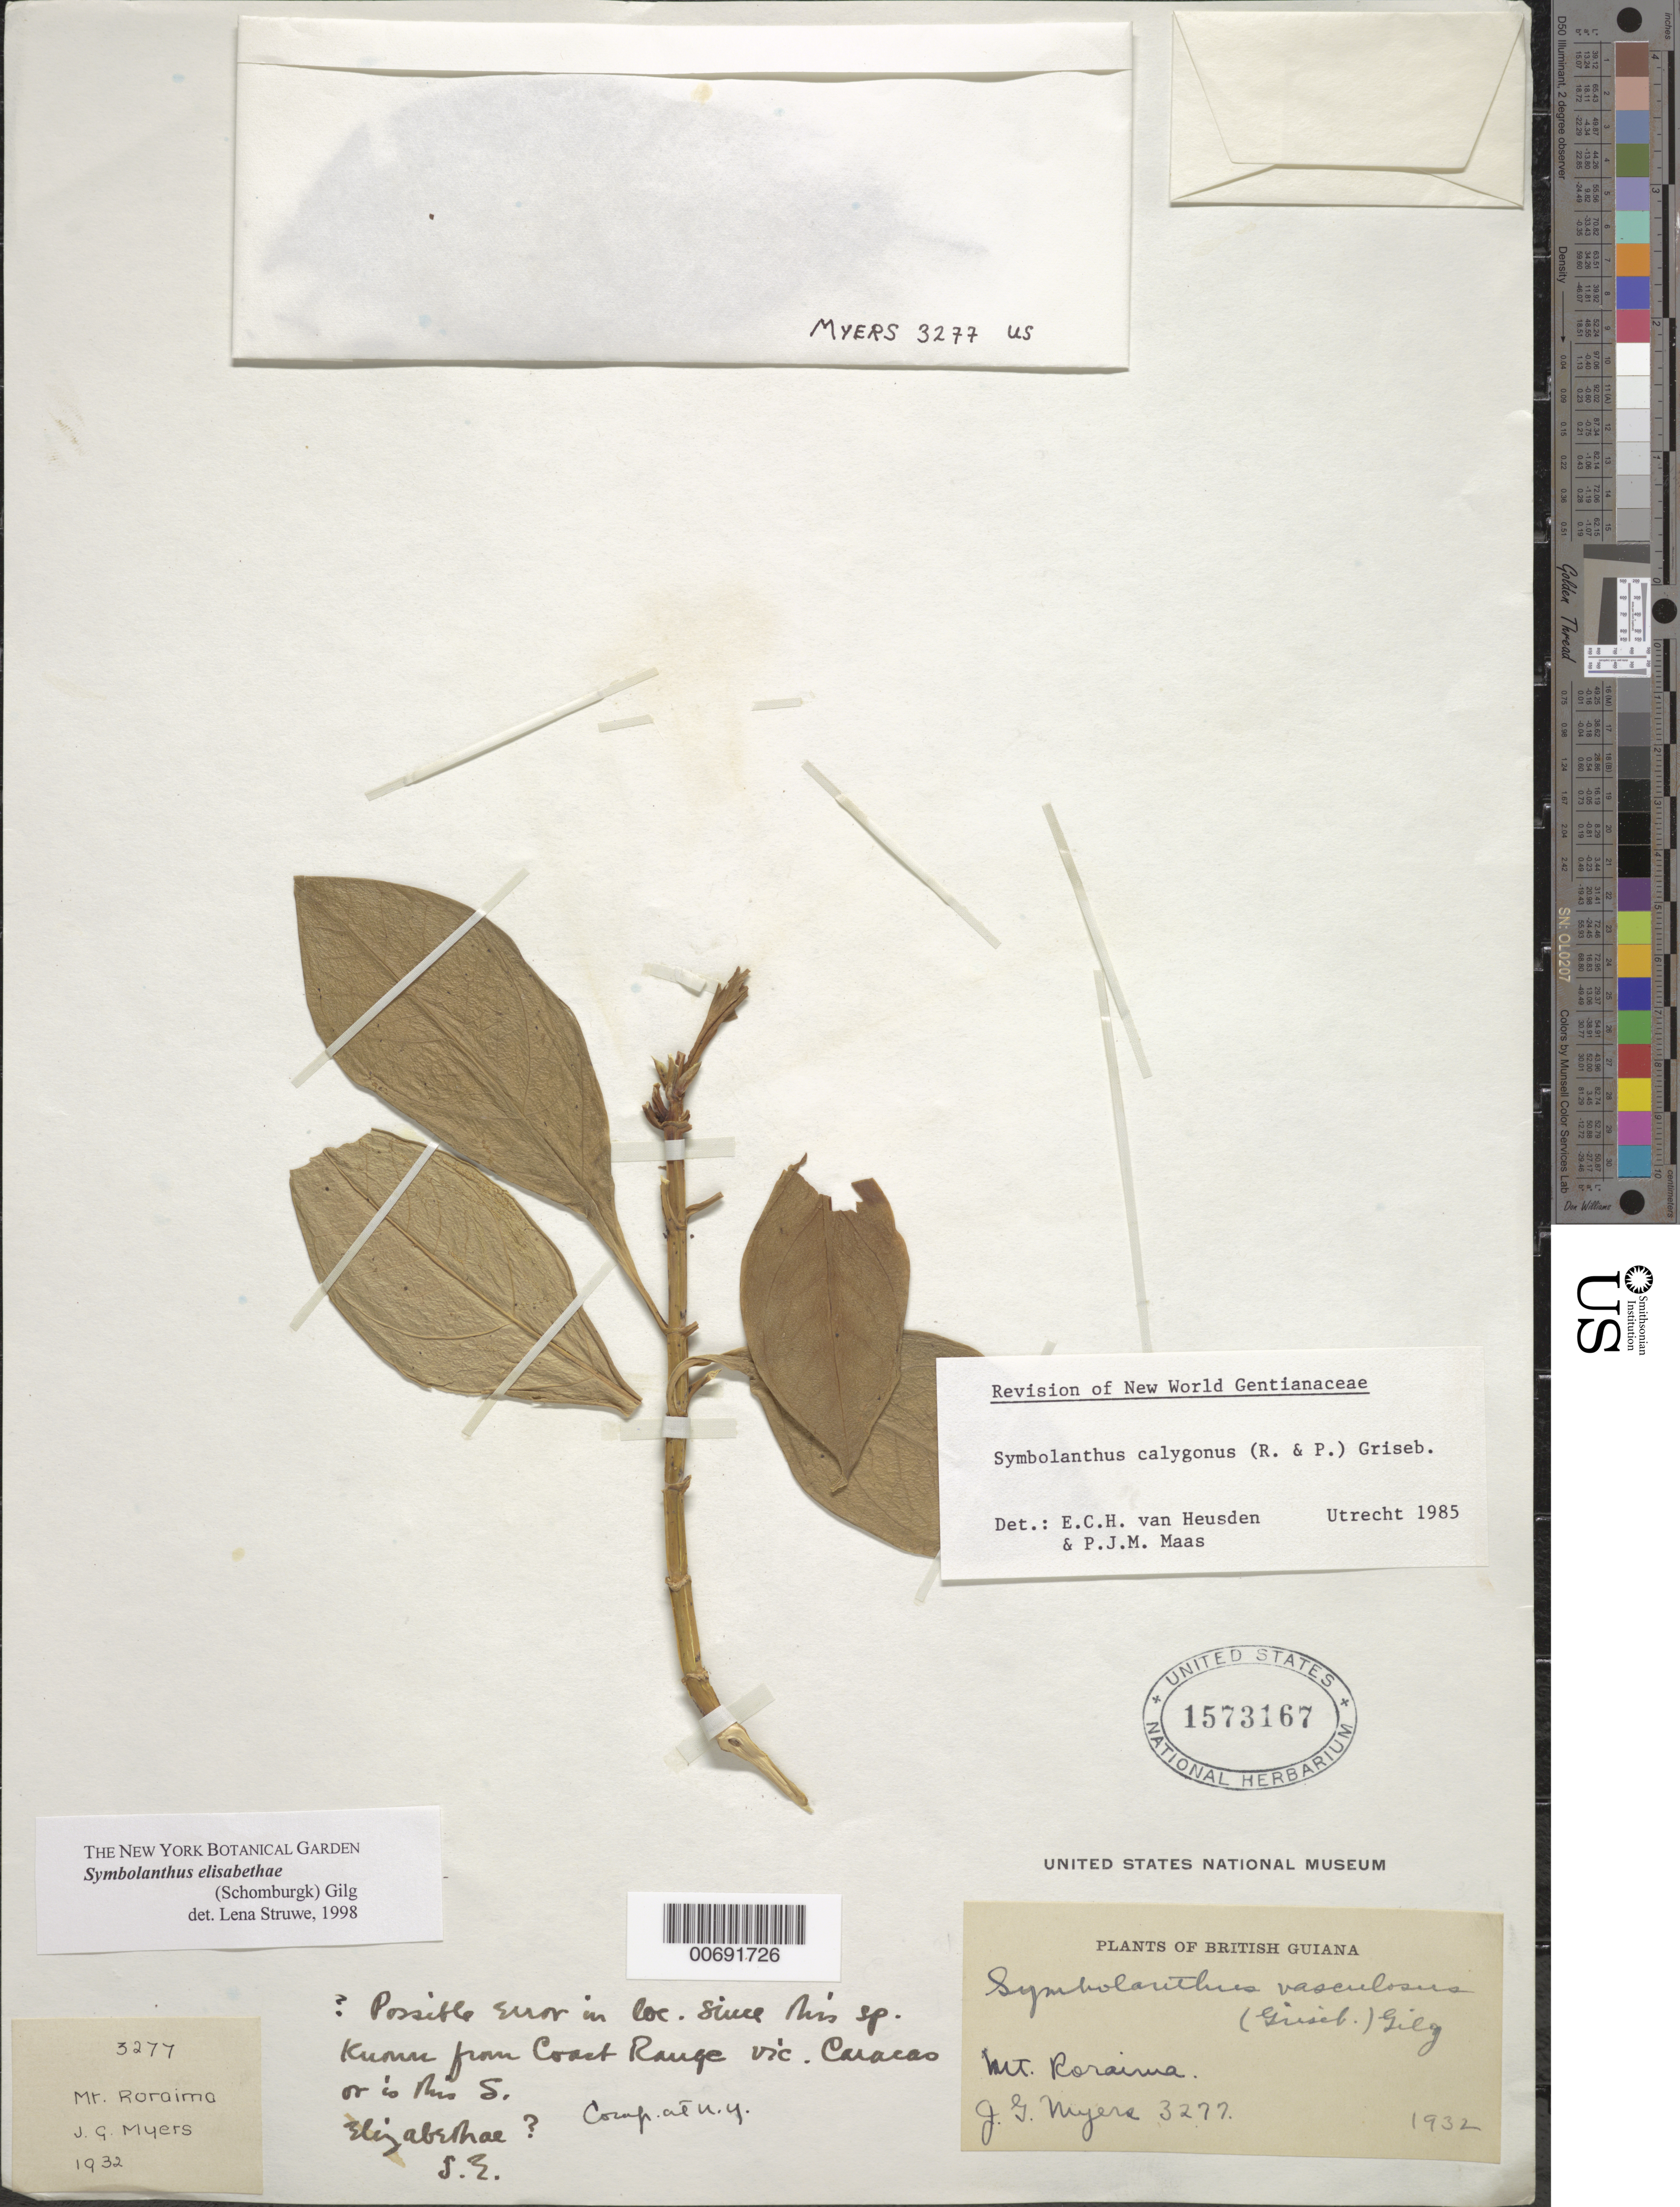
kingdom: Plantae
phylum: Tracheophyta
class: Magnoliopsida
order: Gentianales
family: Gentianaceae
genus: Symbolanthus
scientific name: Symbolanthus elisabethae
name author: (M.R. Schomb.) Gilg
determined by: Struwe, L.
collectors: J. Myers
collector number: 3277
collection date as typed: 1932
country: Guyana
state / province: Cuyuni-Mazaruni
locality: Mt. Roraima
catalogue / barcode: US 1573167